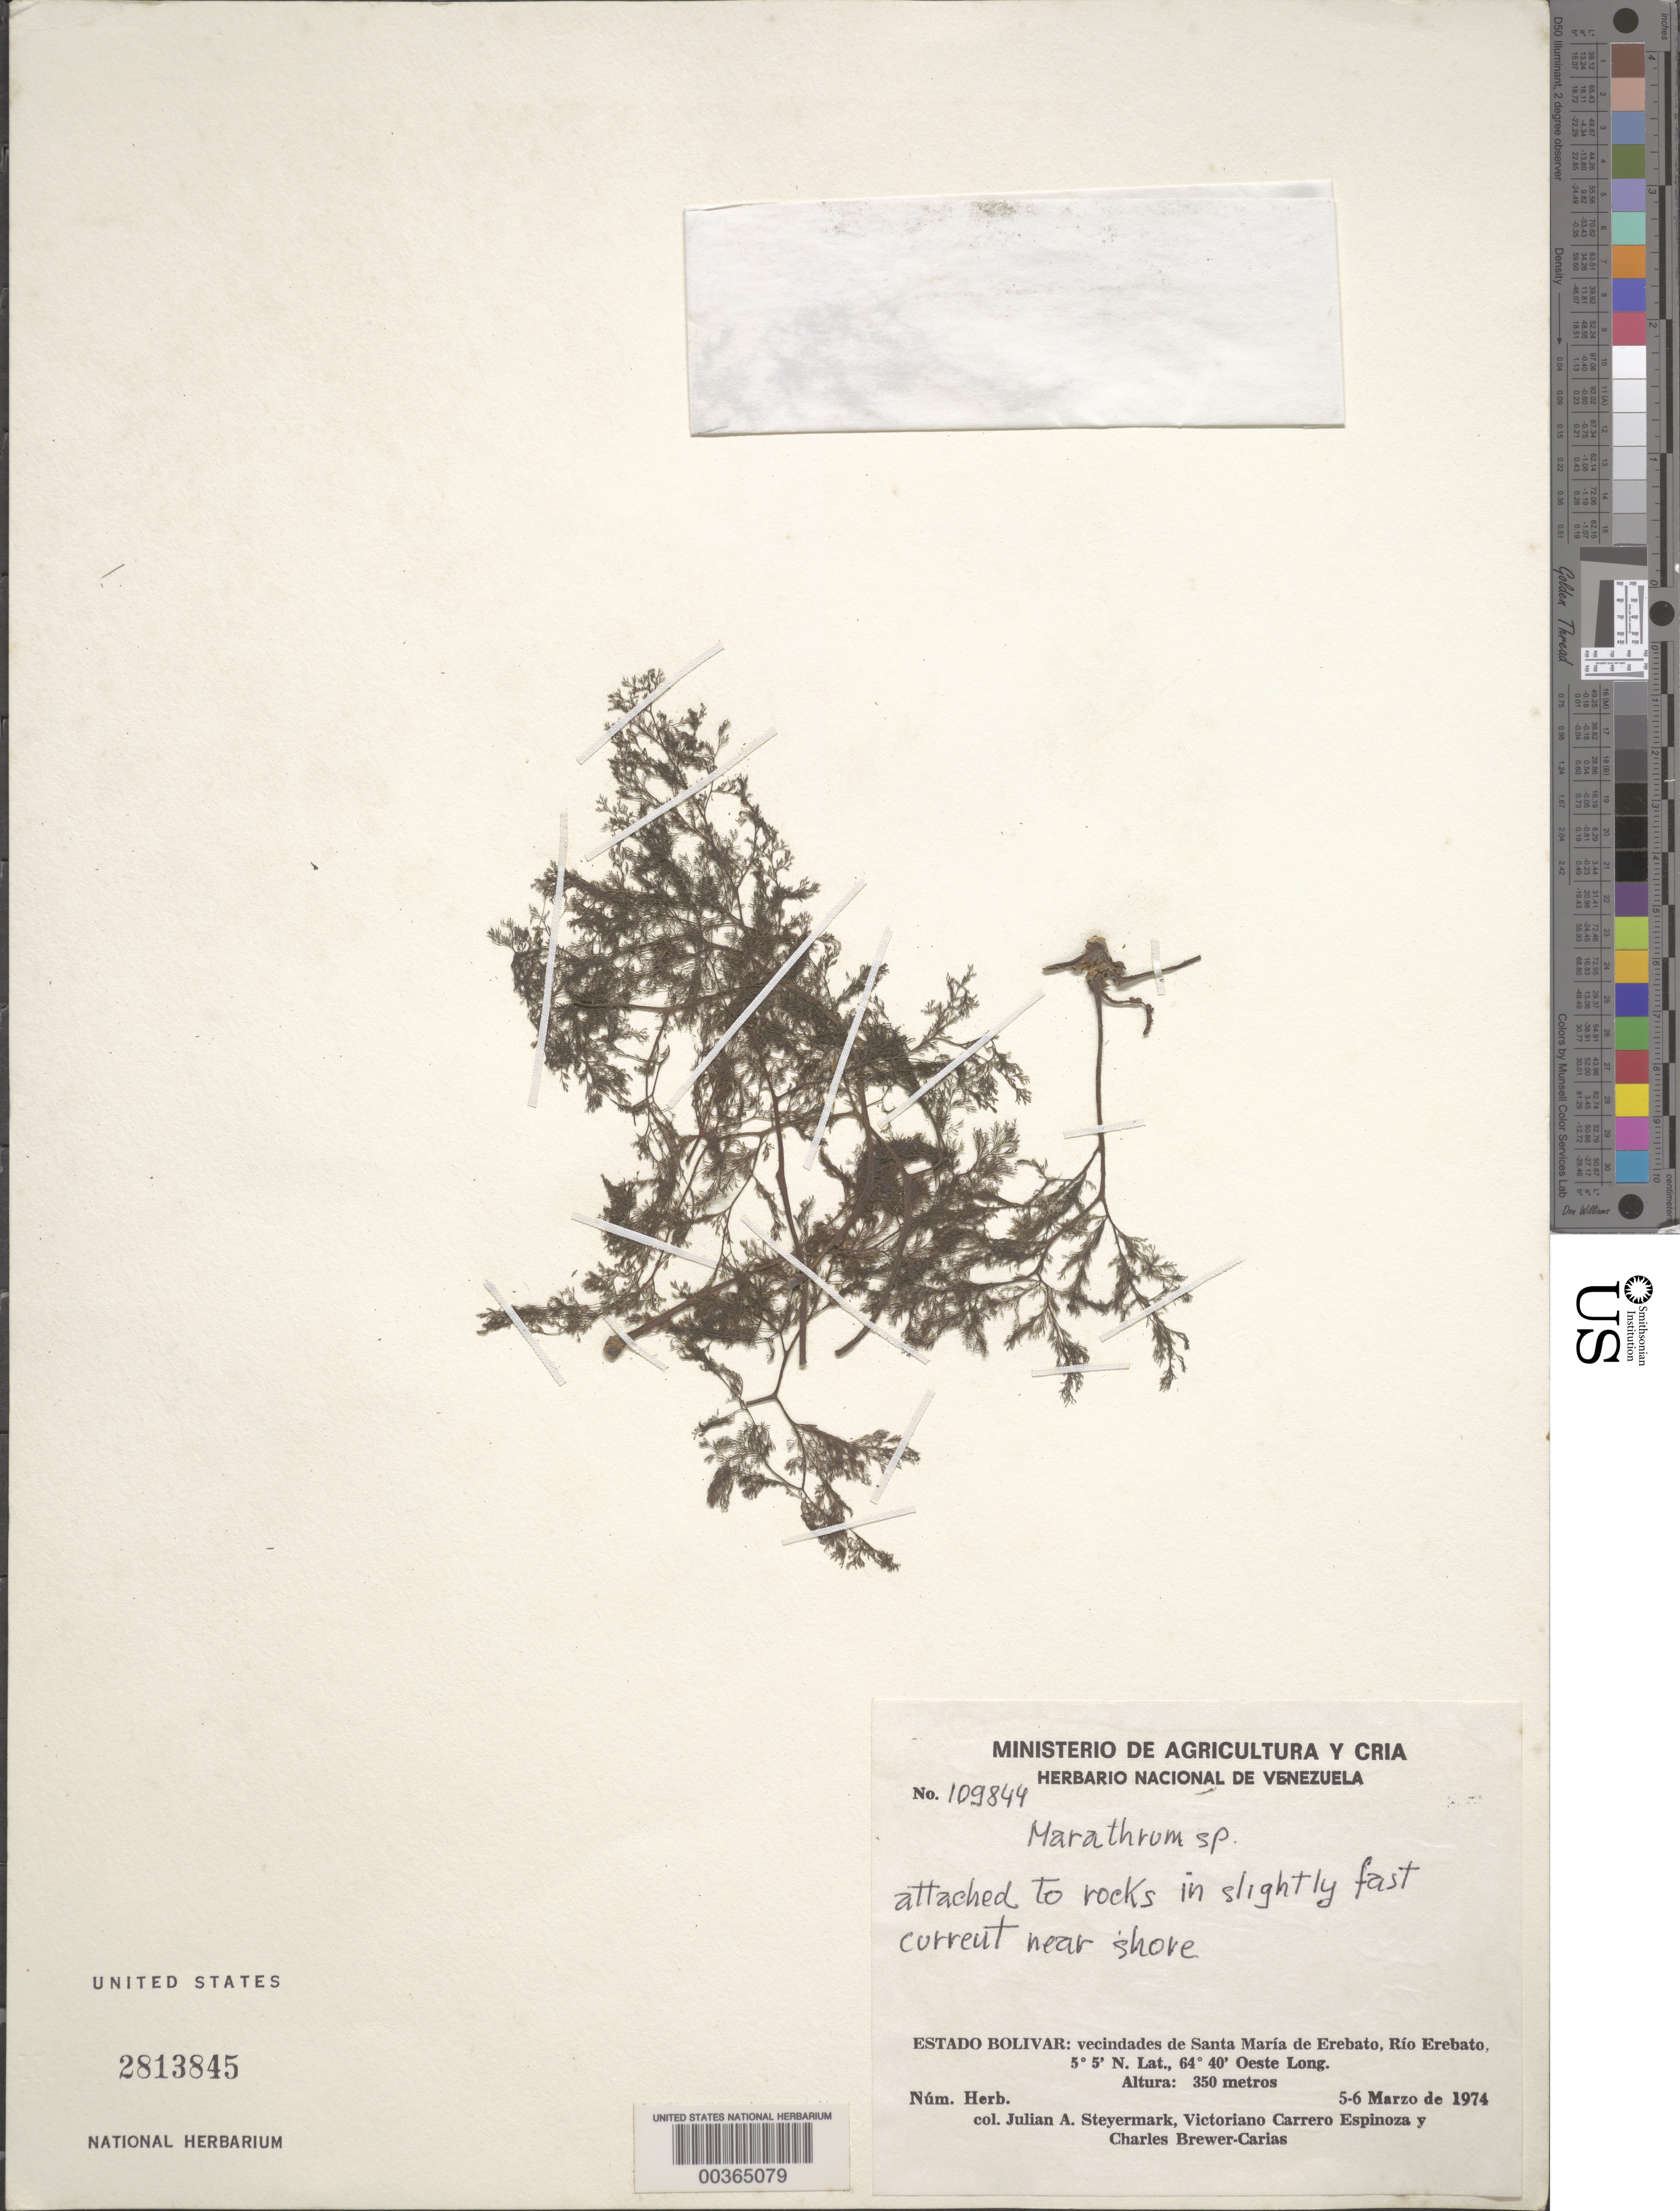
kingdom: Plantae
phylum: Tracheophyta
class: Magnoliopsida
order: Malpighiales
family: Podostemaceae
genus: Marathrum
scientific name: Marathrum sp.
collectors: J. Steyermark, V. Carreño E. & C. Brewer-Carias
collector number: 109844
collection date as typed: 05 Mar 1974 to 06 Mar 1974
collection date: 1974-03-05/1974-03-06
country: Venezuela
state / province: Bolivar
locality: Vicinity of santa maria de erebato, rio erebato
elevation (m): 350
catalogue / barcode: US 2813845